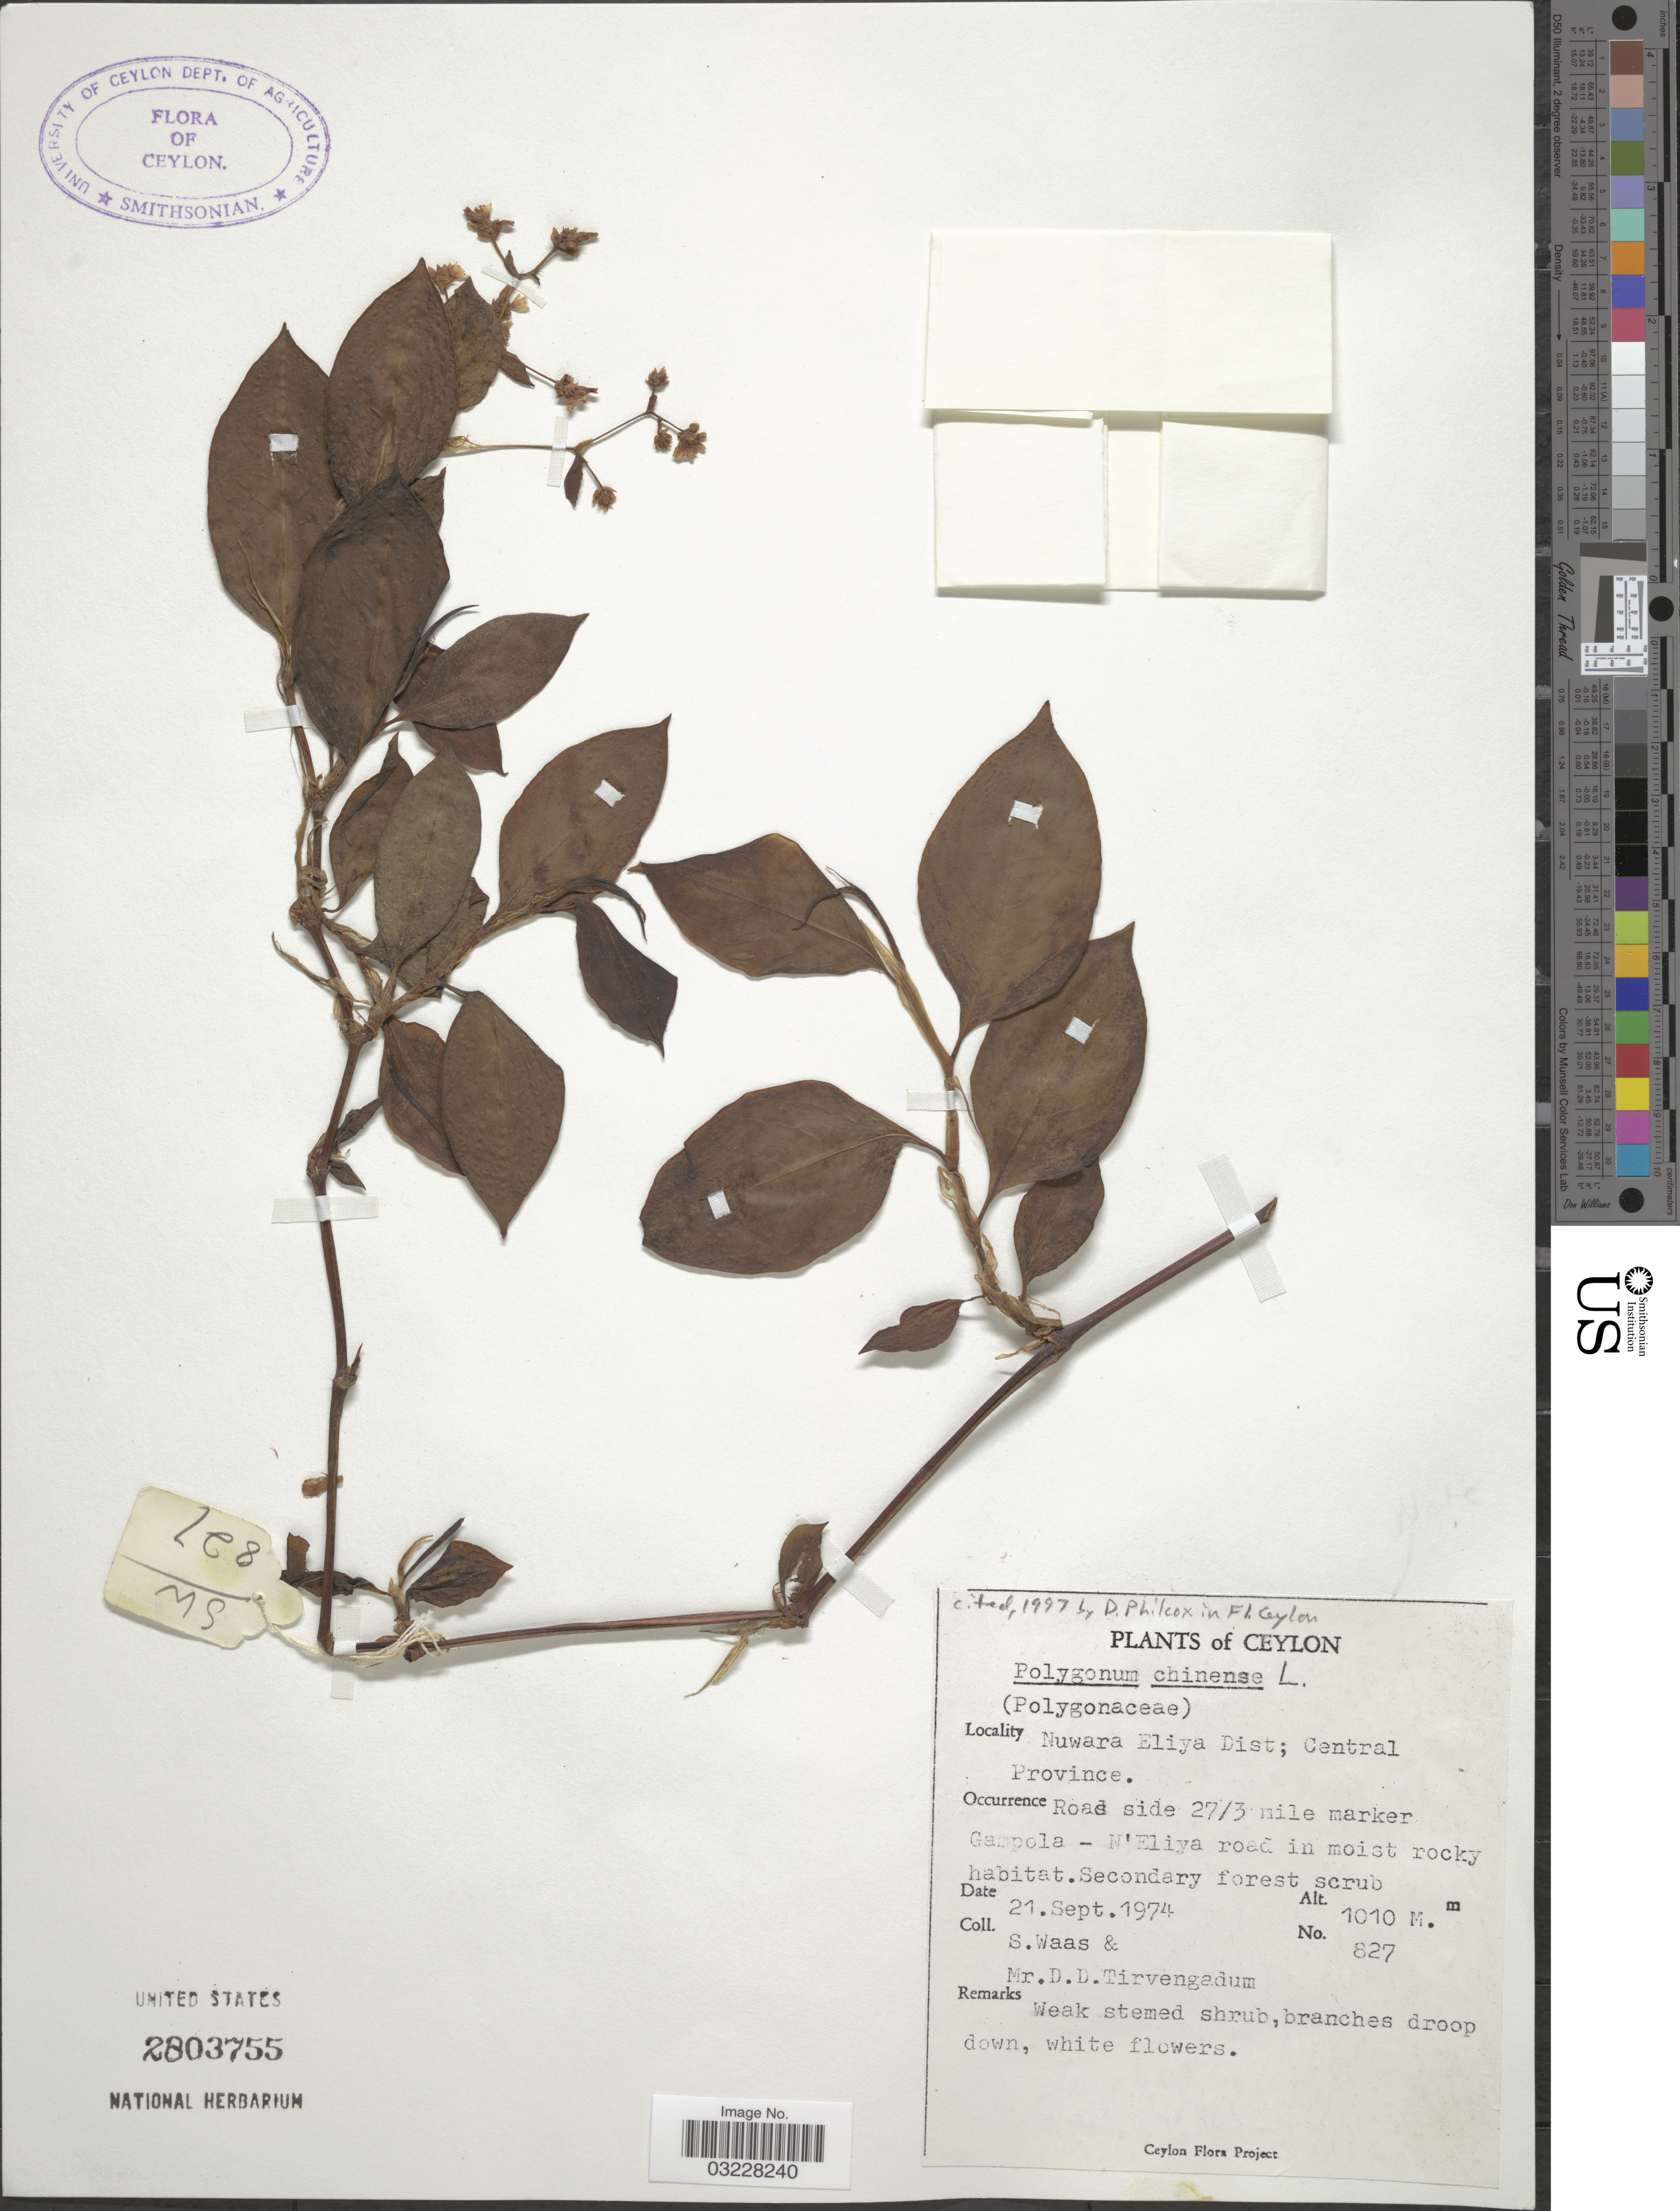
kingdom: Plantae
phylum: Tracheophyta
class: Magnoliopsida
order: Caryophyllales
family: Polygonaceae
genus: Polygonum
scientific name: Polygonum chinense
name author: L.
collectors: S. Waas & D. Tirvengadum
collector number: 827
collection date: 1974-09-21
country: Sri Lanka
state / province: Central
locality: Ceylon. Nuwara Eliya Dist. Road side 27/3 mile marker Gampola - N'Eliya road in moist rocky habitat.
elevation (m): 1010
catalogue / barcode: US 2803755